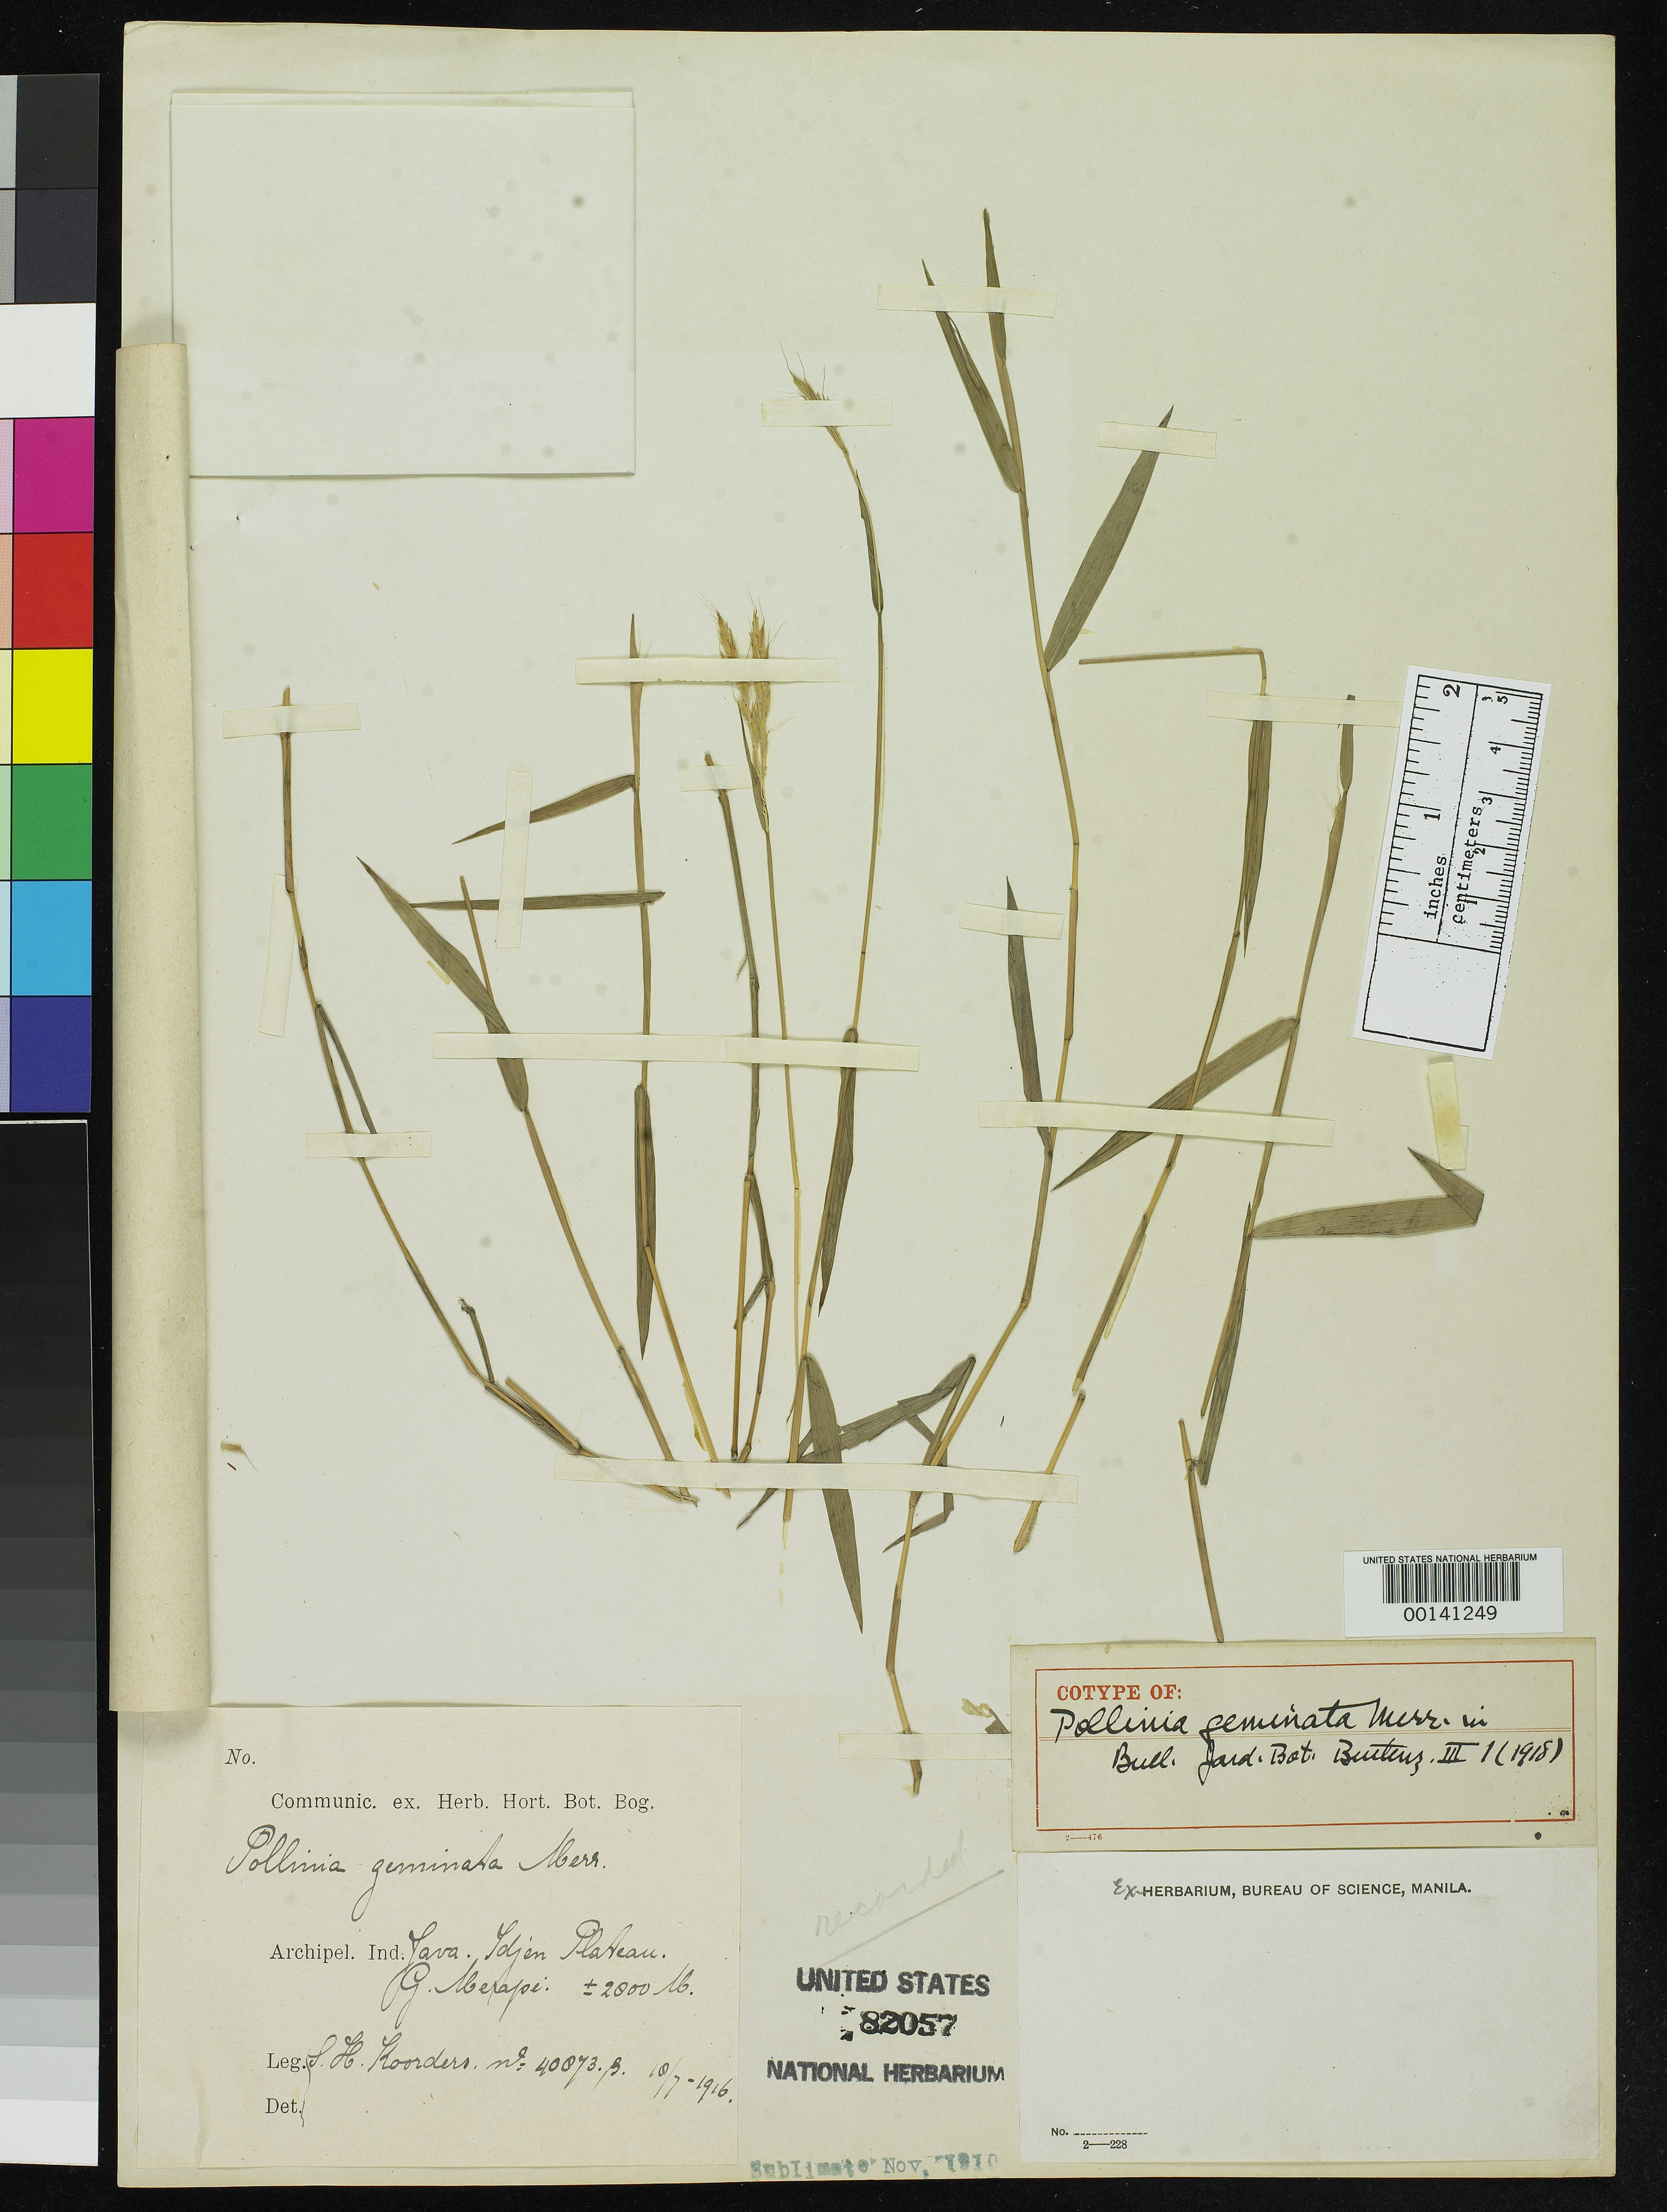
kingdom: Plantae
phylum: Tracheophyta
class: Liliopsida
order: Poales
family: Poaceae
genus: Pollinia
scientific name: Pollinia geminata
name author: Merr.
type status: Isotype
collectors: S. H. Koorders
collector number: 40873 B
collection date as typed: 10 Jul 1916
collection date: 1916-07-10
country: Indonesia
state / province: Java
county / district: Jawa Timur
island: Java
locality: Besoeki Prov.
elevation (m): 2800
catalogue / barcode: US 82057